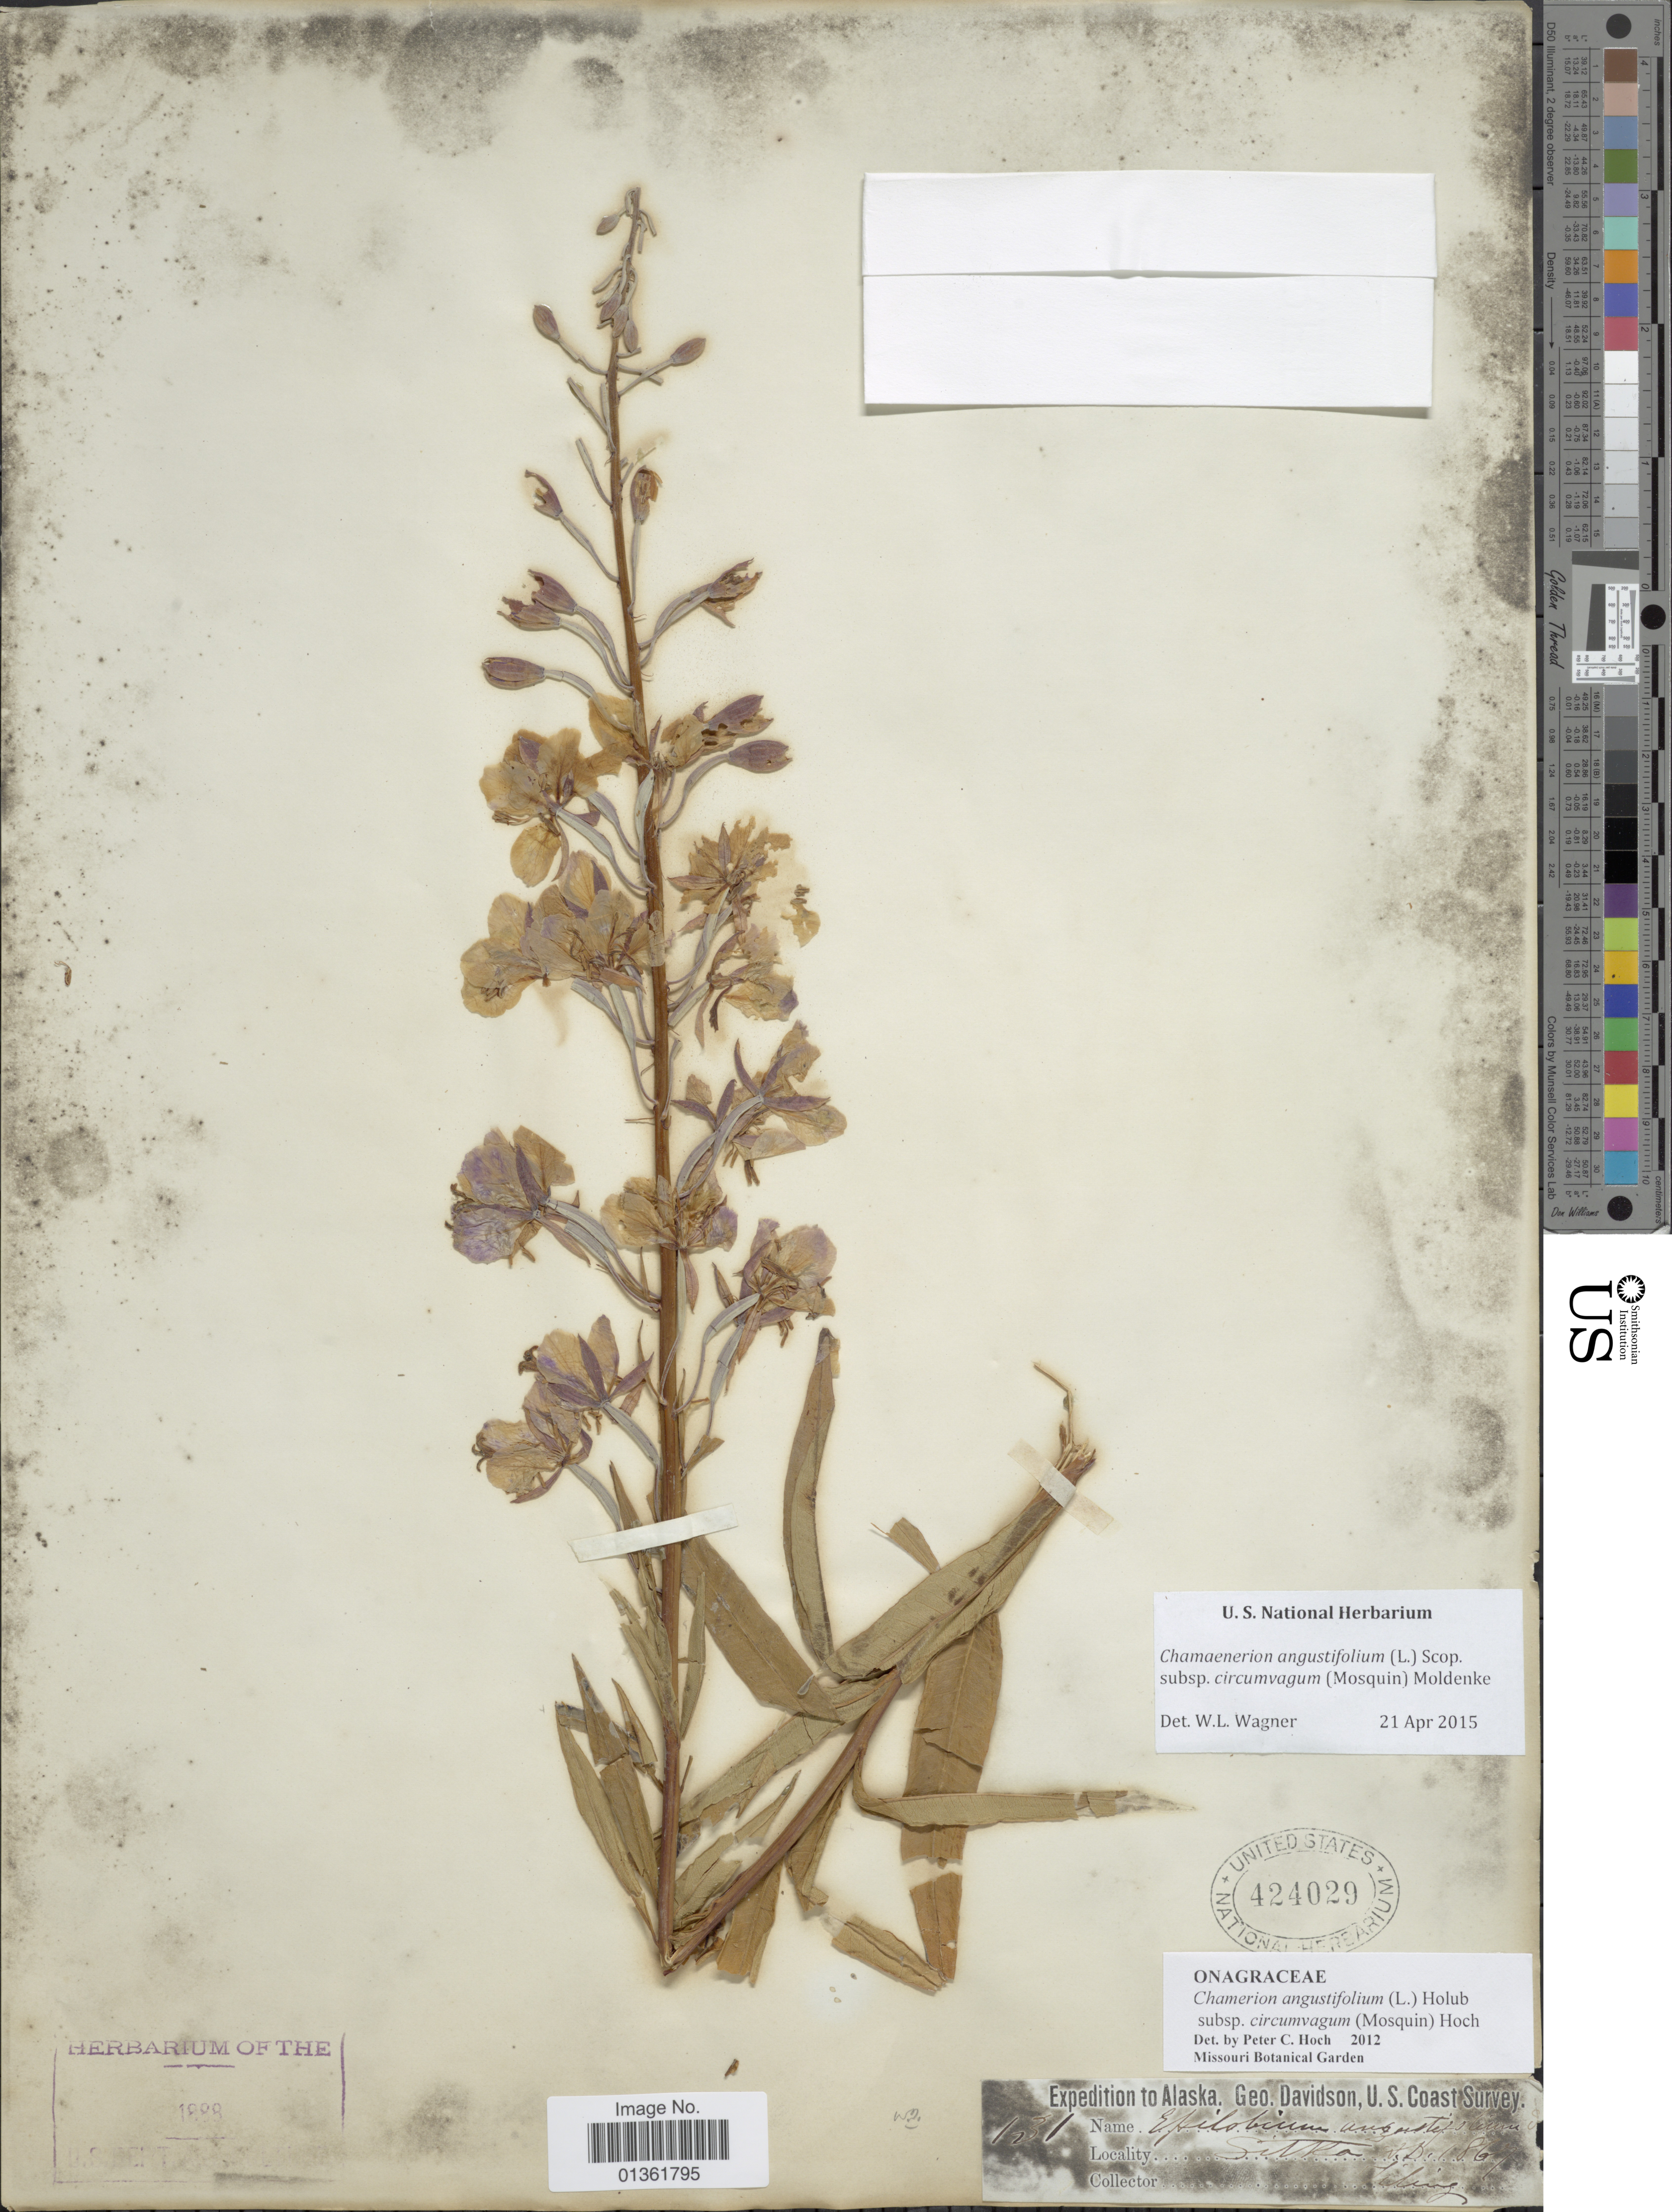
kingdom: Plantae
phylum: Tracheophyta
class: Magnoliopsida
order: Myrtales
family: Onagraceae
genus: Chamaenerion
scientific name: Chamaenerion angustifolium subsp. circumvagum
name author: (Mosquin) Moldenke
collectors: Heling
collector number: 131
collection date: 1869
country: United States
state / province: Alaska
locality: Sitka.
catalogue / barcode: US 424029